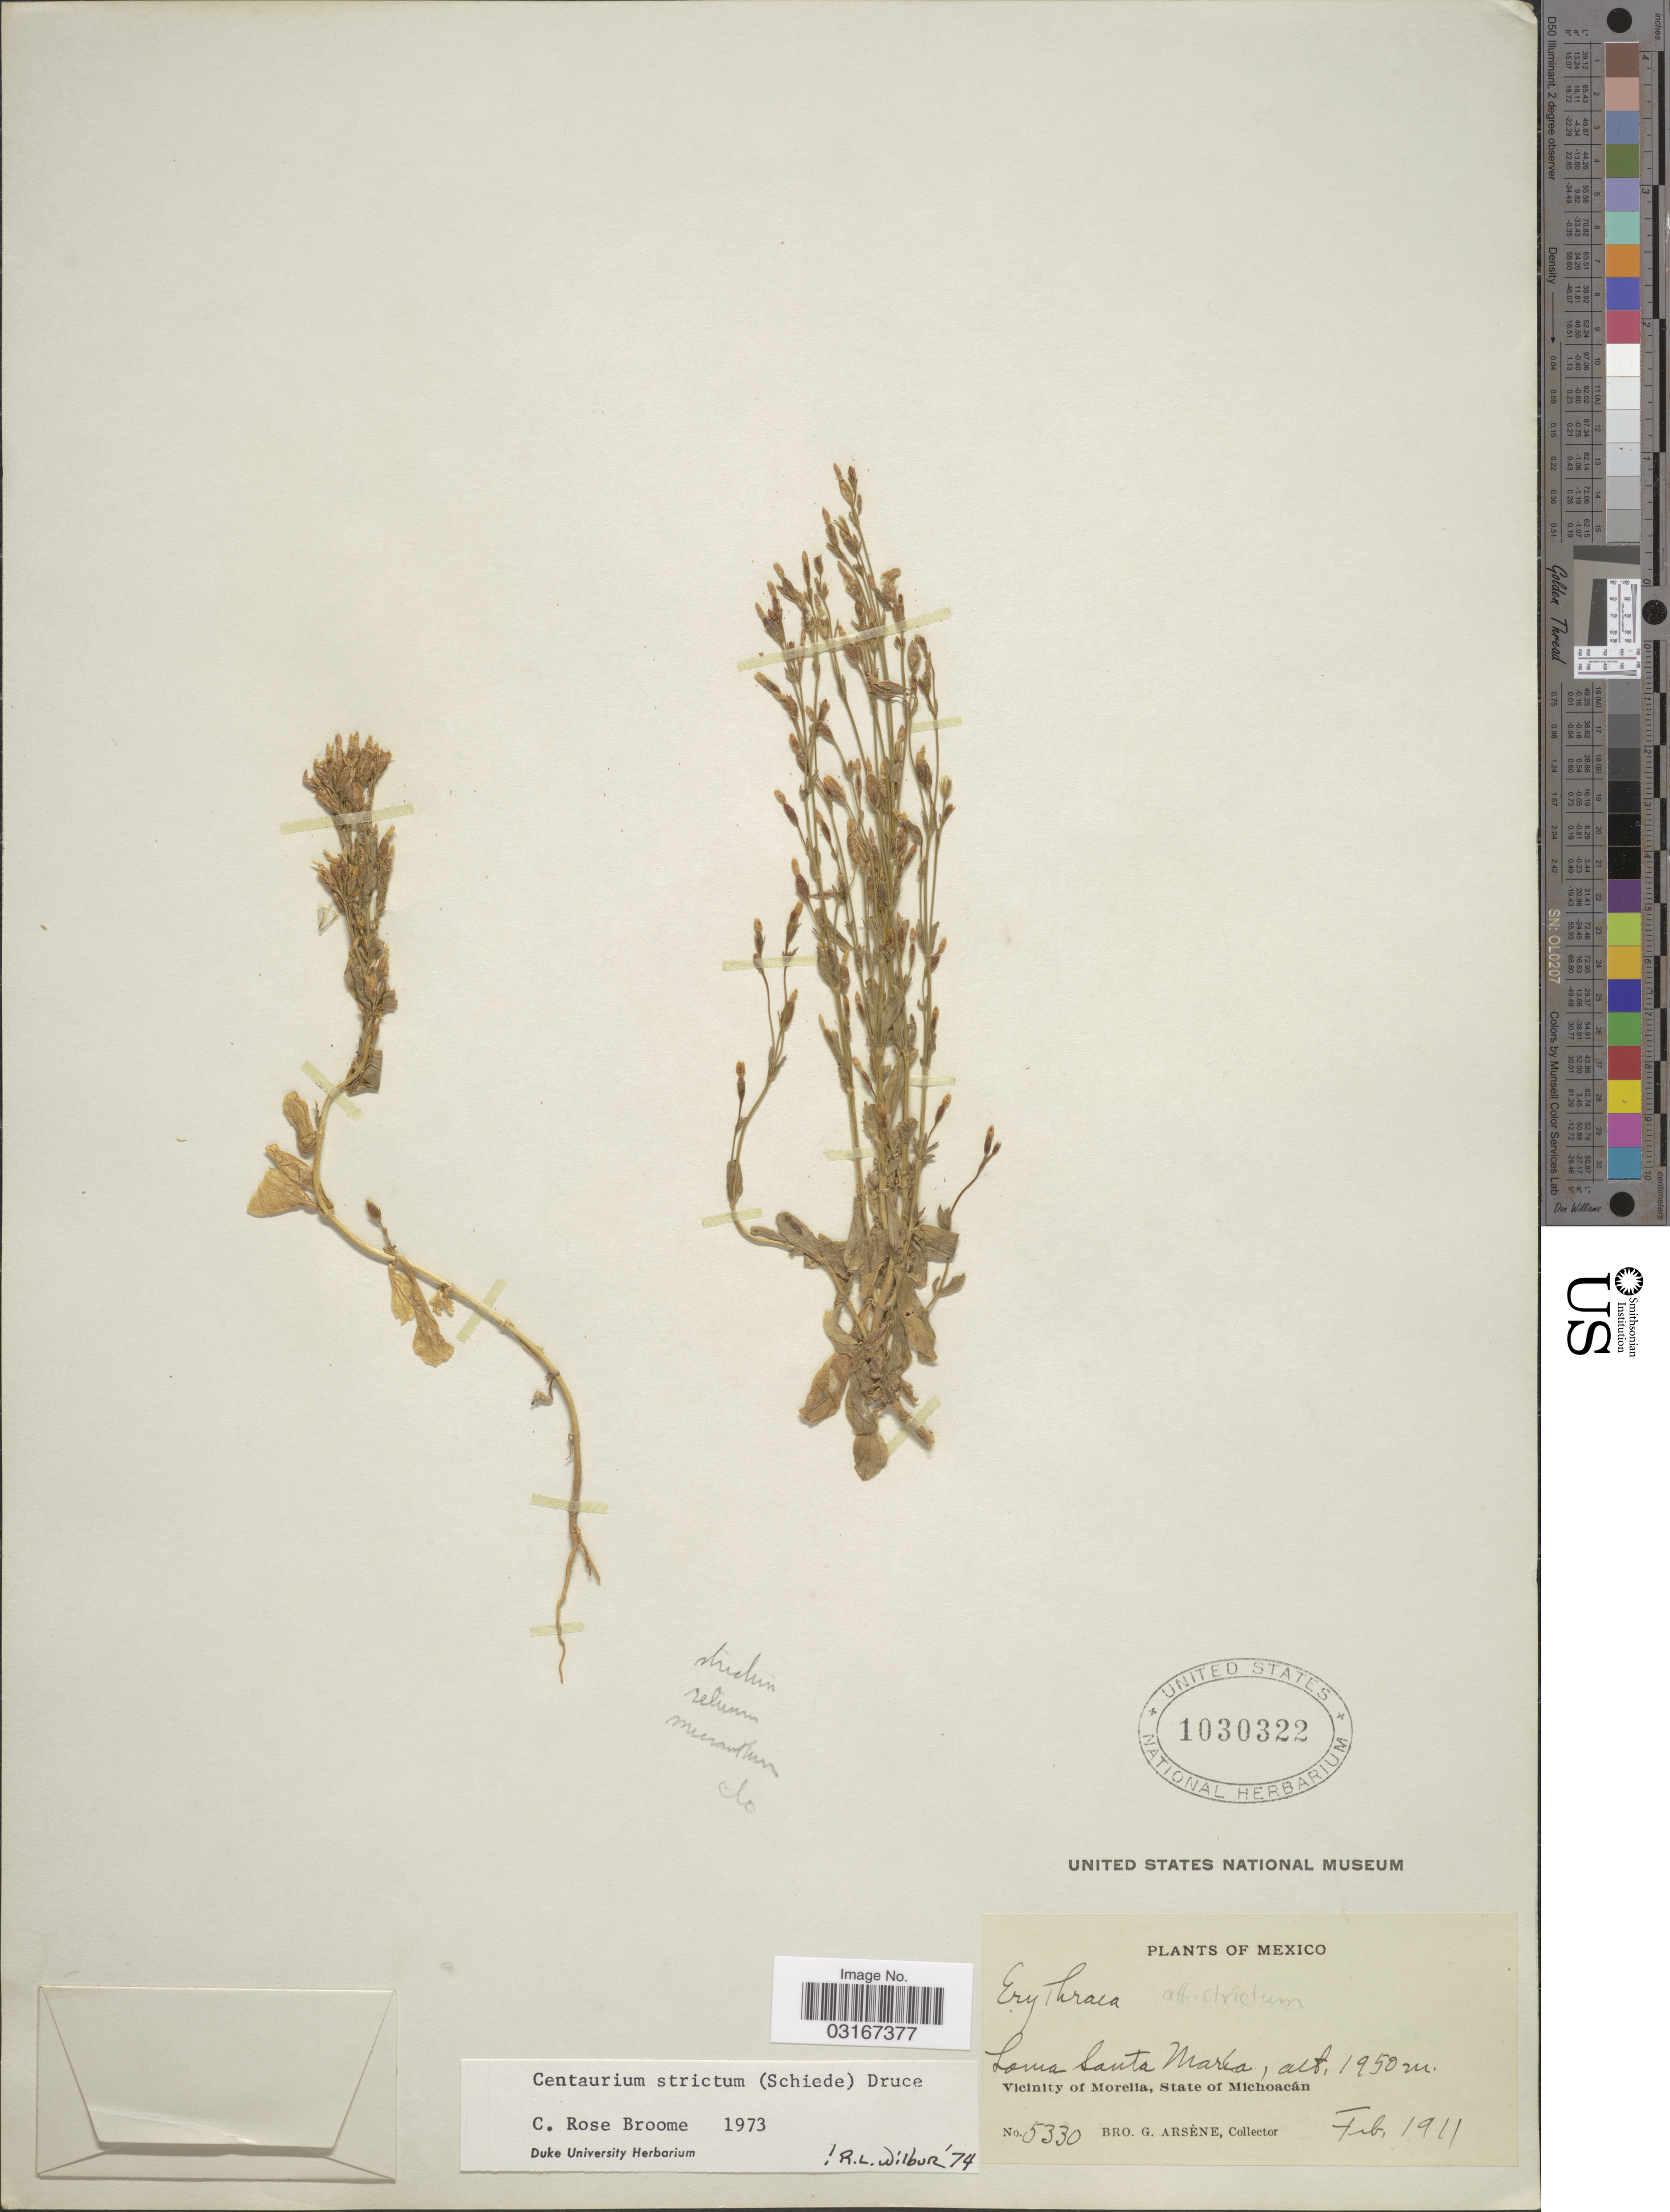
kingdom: Plantae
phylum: Tracheophyta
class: Magnoliopsida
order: Gentianales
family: Gentianaceae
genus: Centaurium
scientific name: Centaurium strictum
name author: (Schiede) Druce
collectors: Bro. G. Arsène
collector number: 5330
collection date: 1911-02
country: Mexico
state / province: Michoacán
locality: Loma Santa Marta. Vicinity of Morelia.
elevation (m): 1950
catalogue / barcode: US 1030322